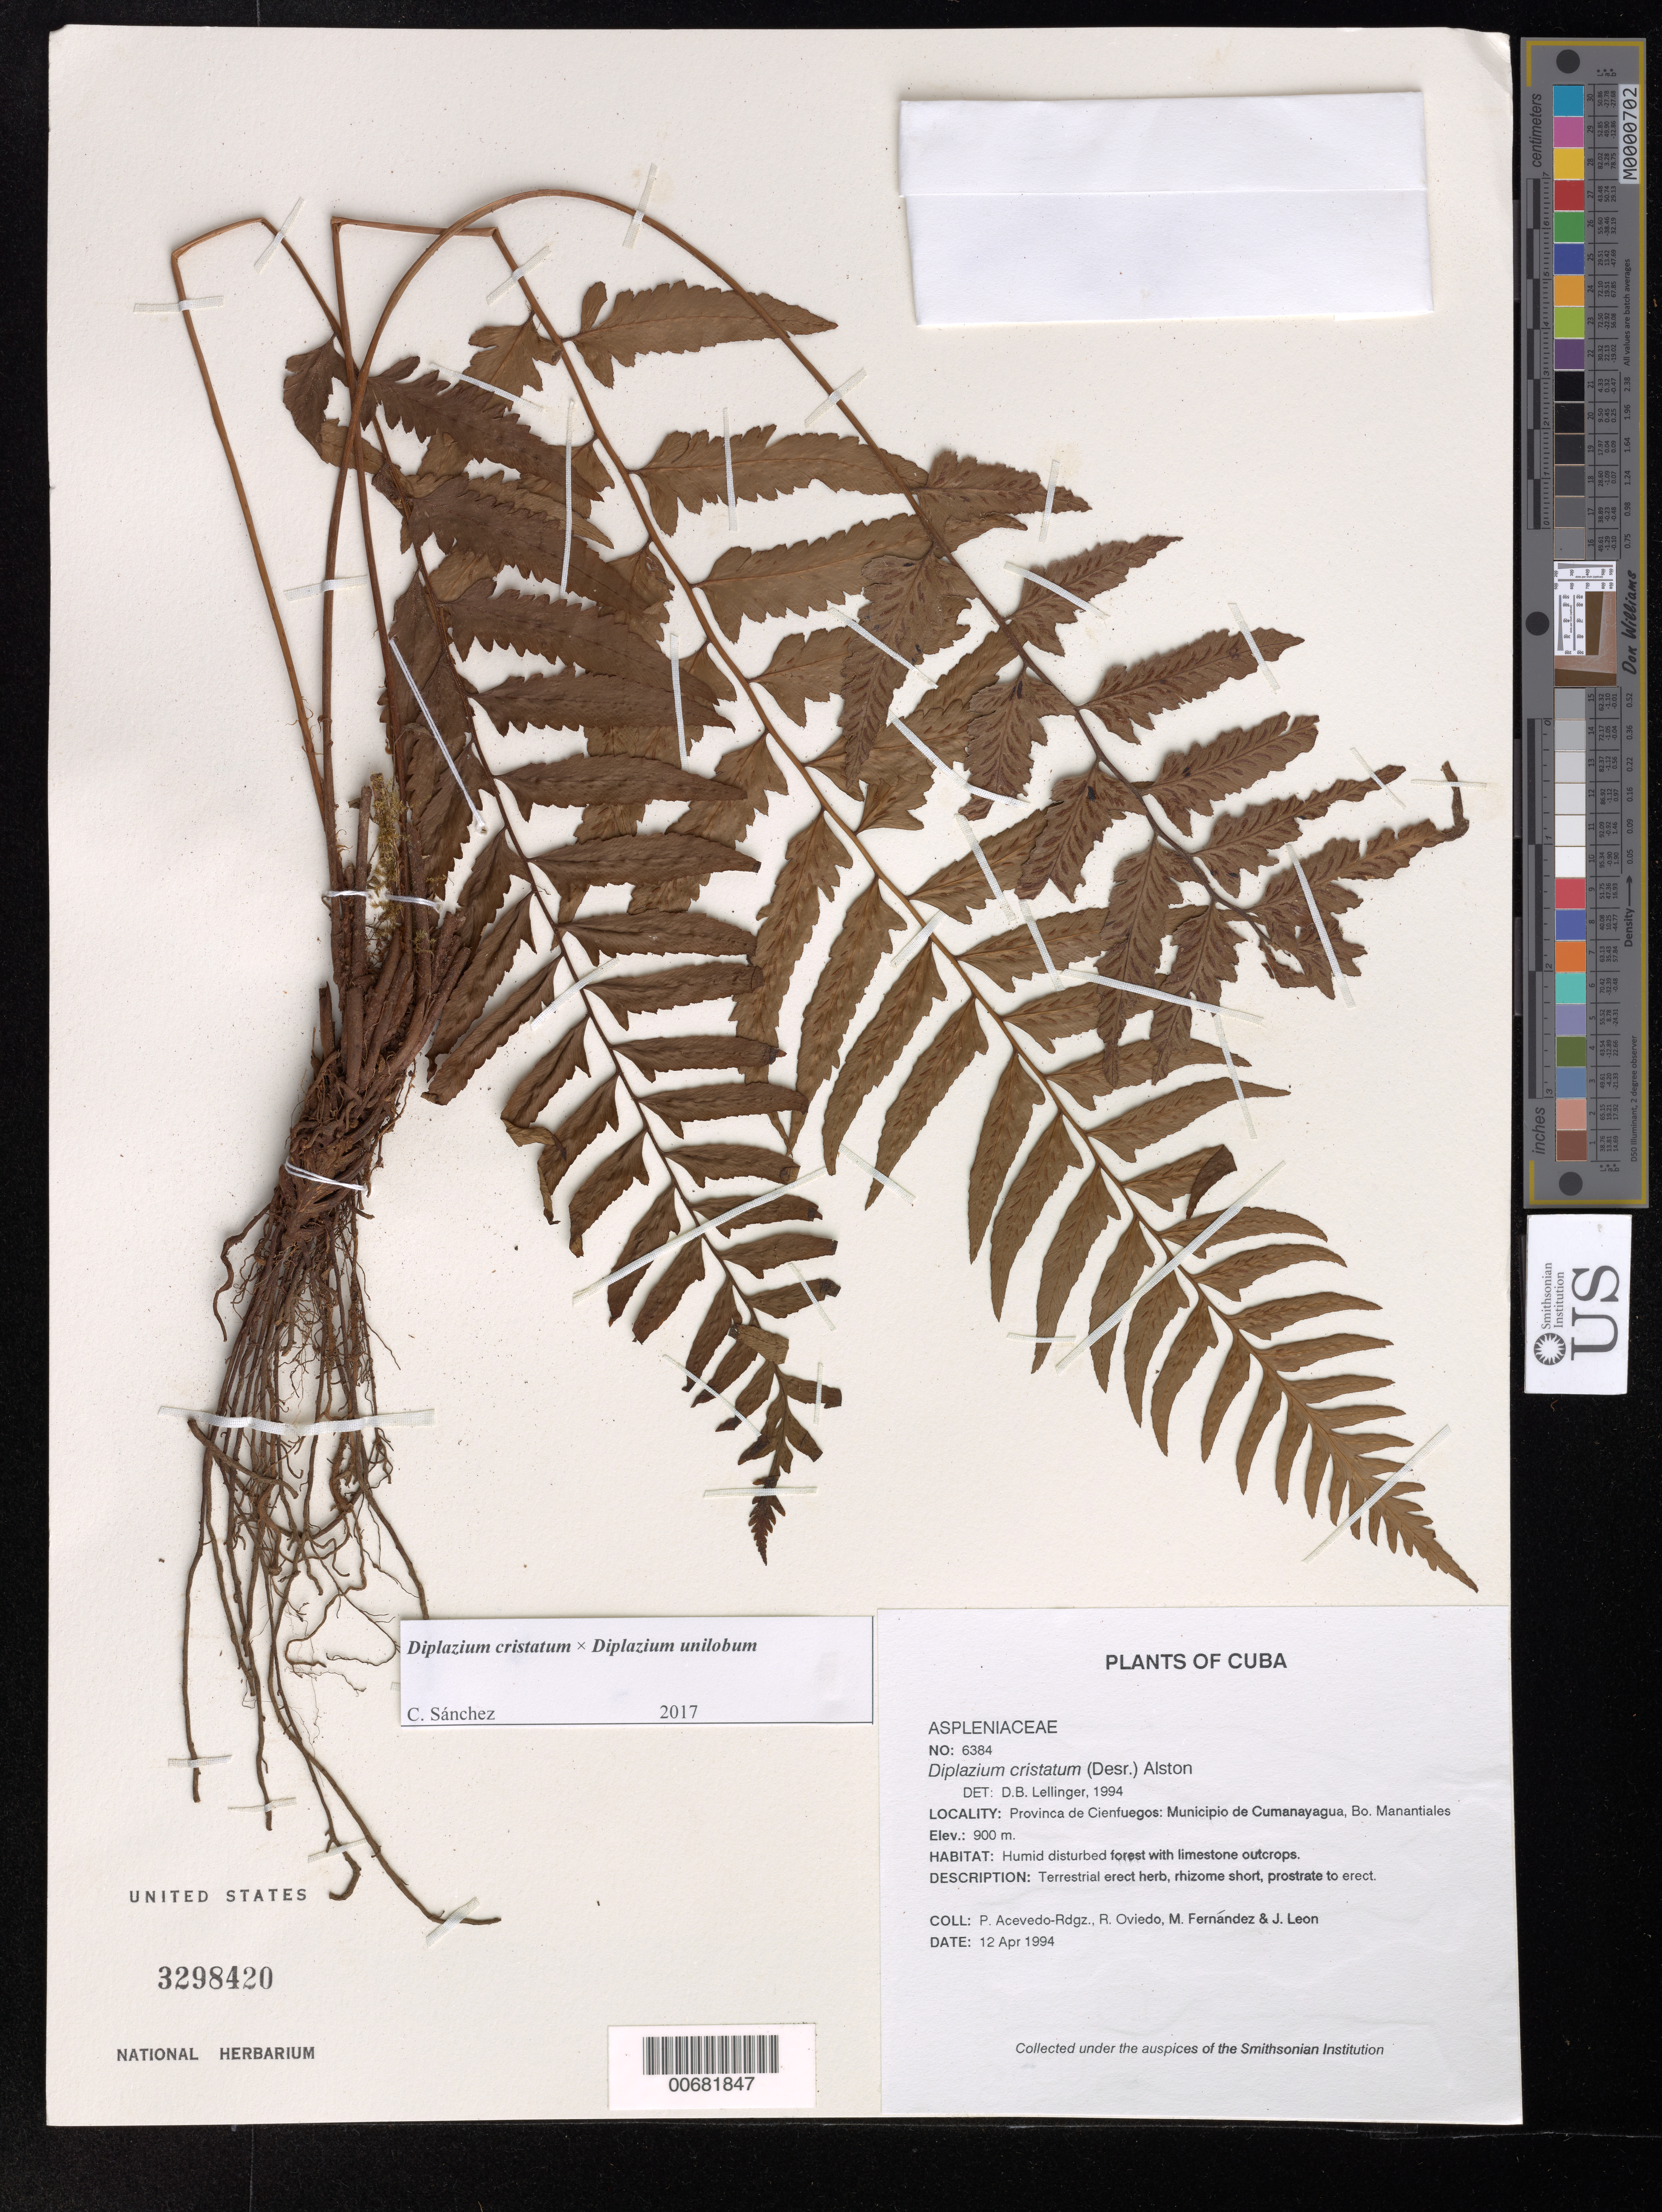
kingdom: Plantae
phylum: Tracheophyta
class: Polypodiopsida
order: Polypodiales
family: Athyriaceae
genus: Diplazium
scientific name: Diplazium cristatum x D. unilobum (Poir.) Hieron.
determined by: Sánchez, C.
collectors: P. Acevedo-Rodr., R. Oviedo, M. Fernández & J. León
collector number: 6384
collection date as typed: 12 Apr 1994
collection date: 1994-04-12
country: Cuba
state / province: Cienfuegos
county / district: Municipio de Cumanayagua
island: Cuba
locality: Bo Manantiales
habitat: Humid disturbed forest with limestone outcrops.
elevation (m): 900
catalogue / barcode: US 3298420